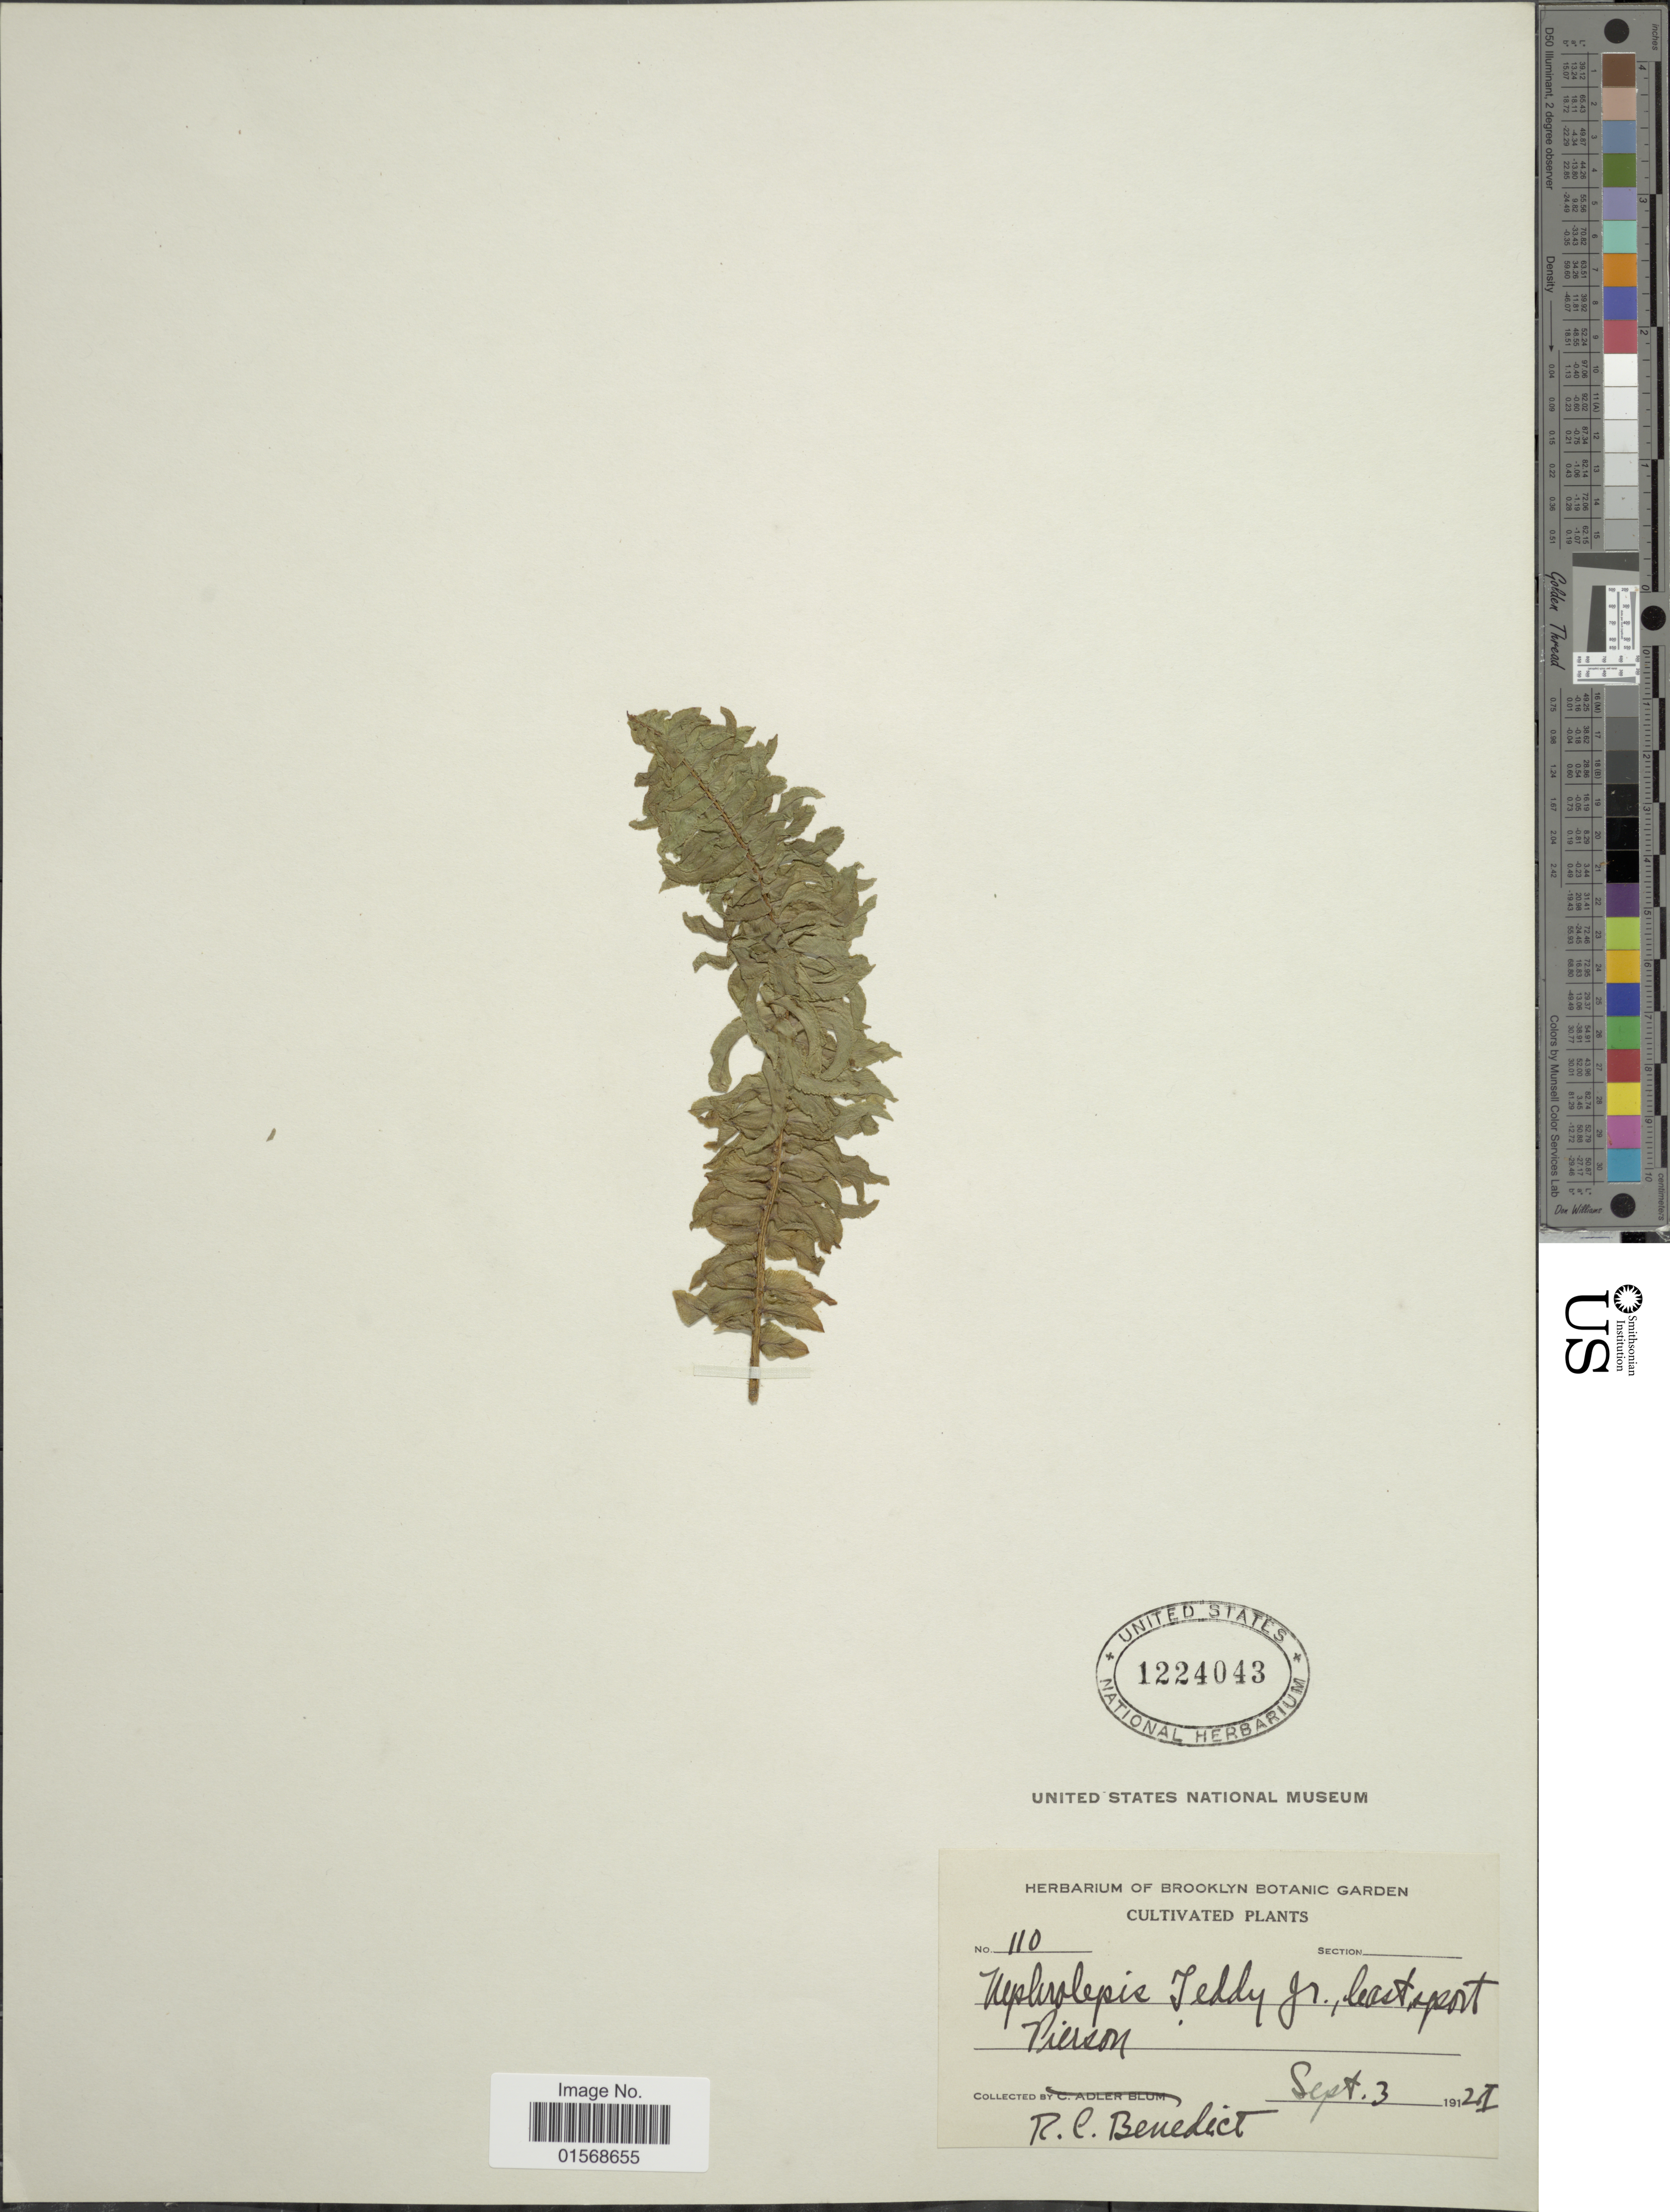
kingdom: Plantae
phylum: Tracheophyta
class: Polypodiopsida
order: Polypodiales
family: Nephrolepidaceae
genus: Nephrolepis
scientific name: Nephrolepis 'Teddy Jr'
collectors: R. C. Benedict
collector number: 110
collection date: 1921-09-03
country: United States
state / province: New York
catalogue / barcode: US 1224043